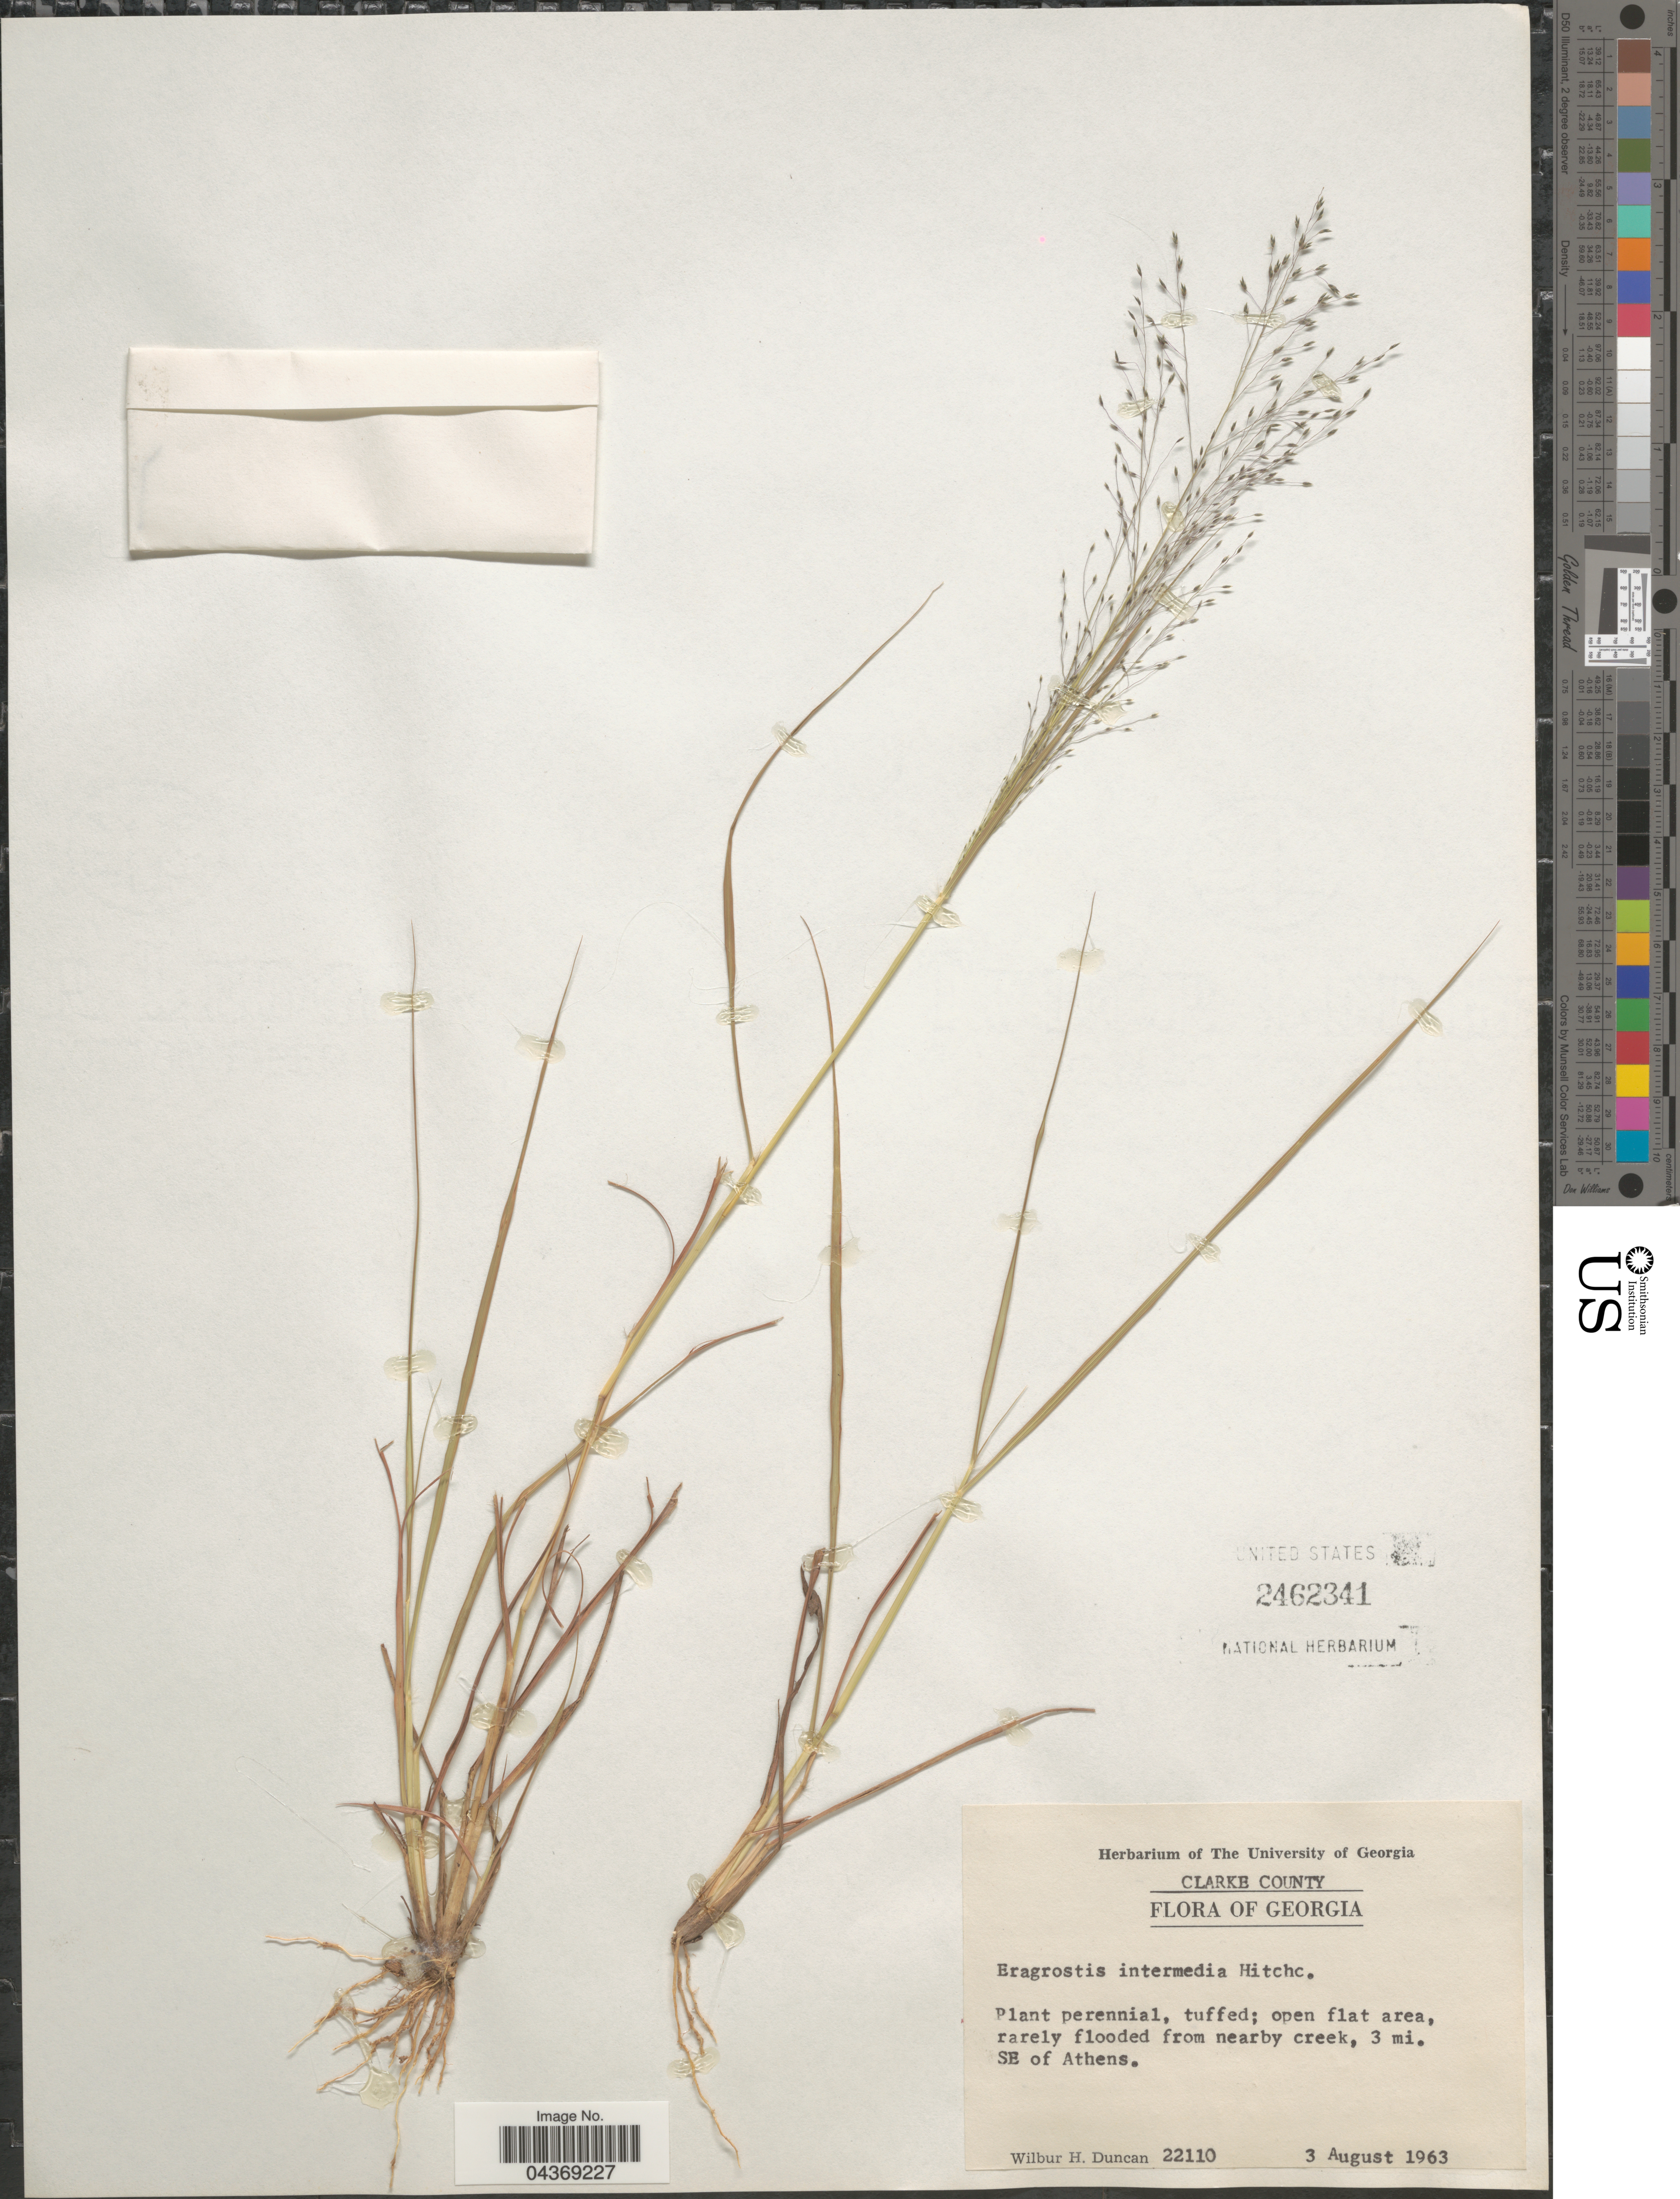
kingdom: Plantae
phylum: Tracheophyta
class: Liliopsida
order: Poales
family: Poaceae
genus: Eragrostis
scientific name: Eragrostis intermedia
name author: Hitchc.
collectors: W. H. Duncan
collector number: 22110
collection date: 1963-08-03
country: United States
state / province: Georgia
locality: Clarke County. 3 mi. SE of Athens.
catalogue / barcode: US 2462341